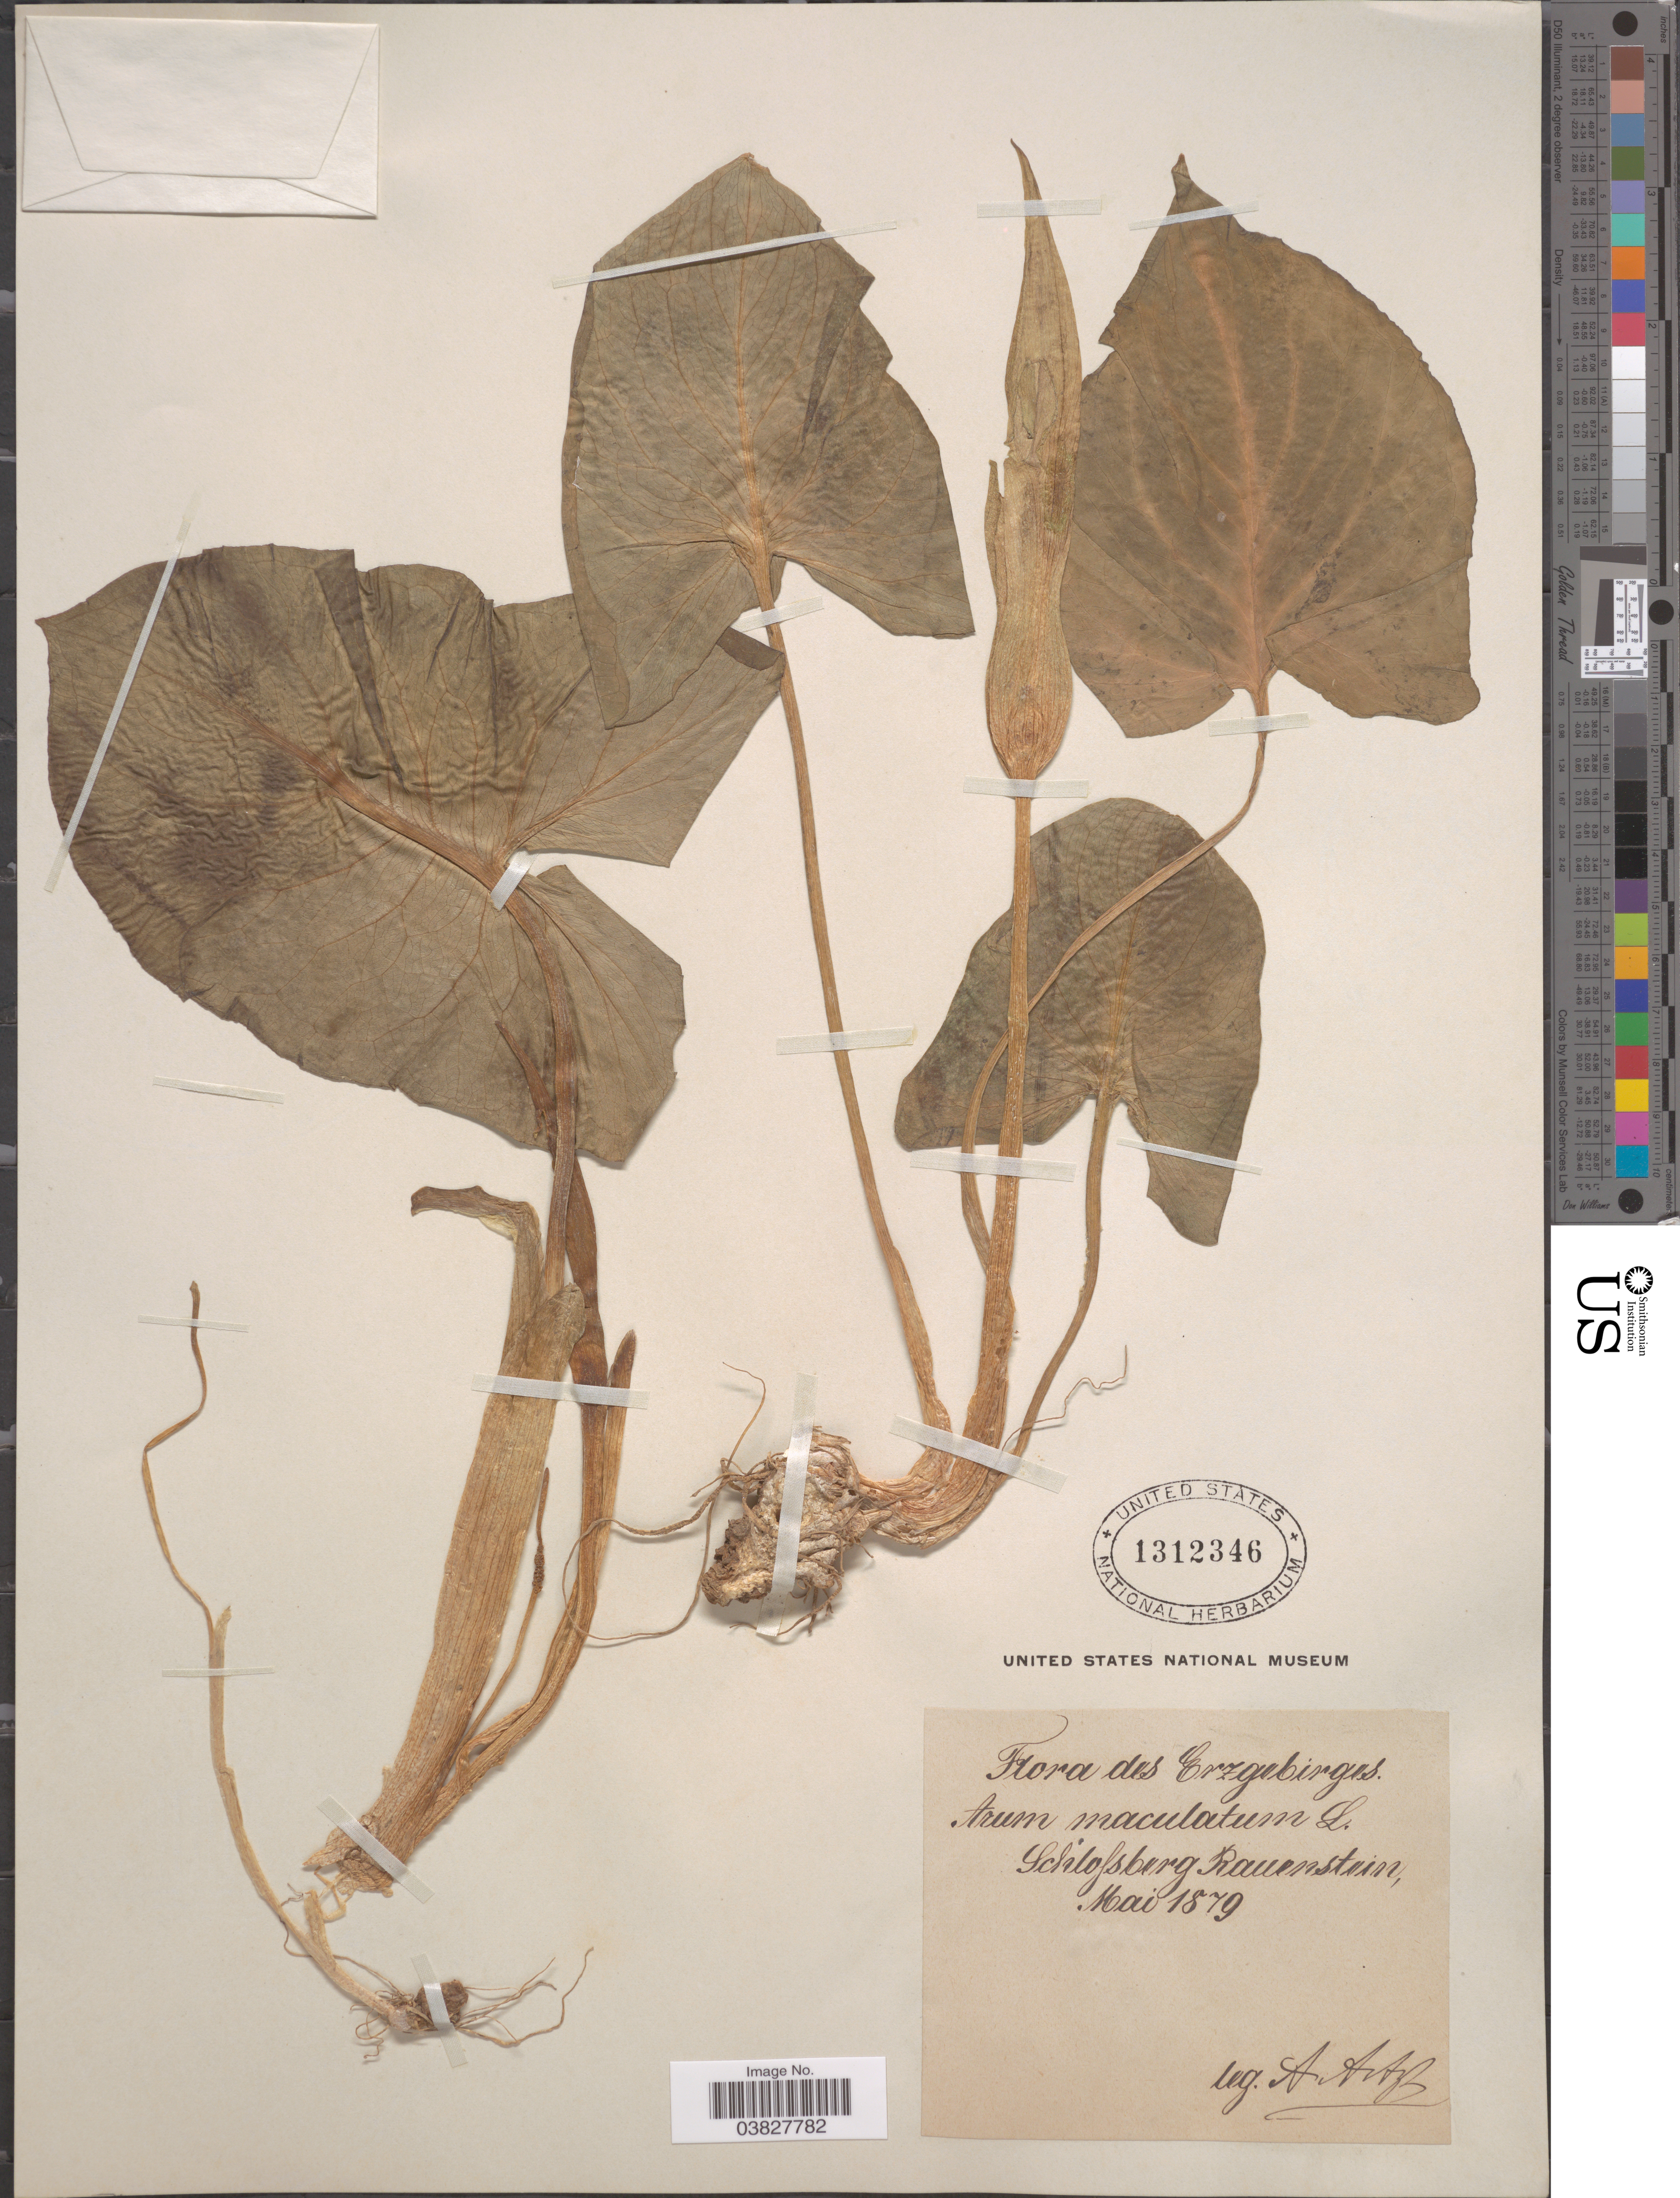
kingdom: Plantae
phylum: Tracheophyta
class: Liliopsida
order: Alismatales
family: Araceae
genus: Arum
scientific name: Arum maculatum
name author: L.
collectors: A. Artzt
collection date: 1879-05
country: Germany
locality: Erzgebirges. Schlossberg Rauenstein.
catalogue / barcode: US 1312346